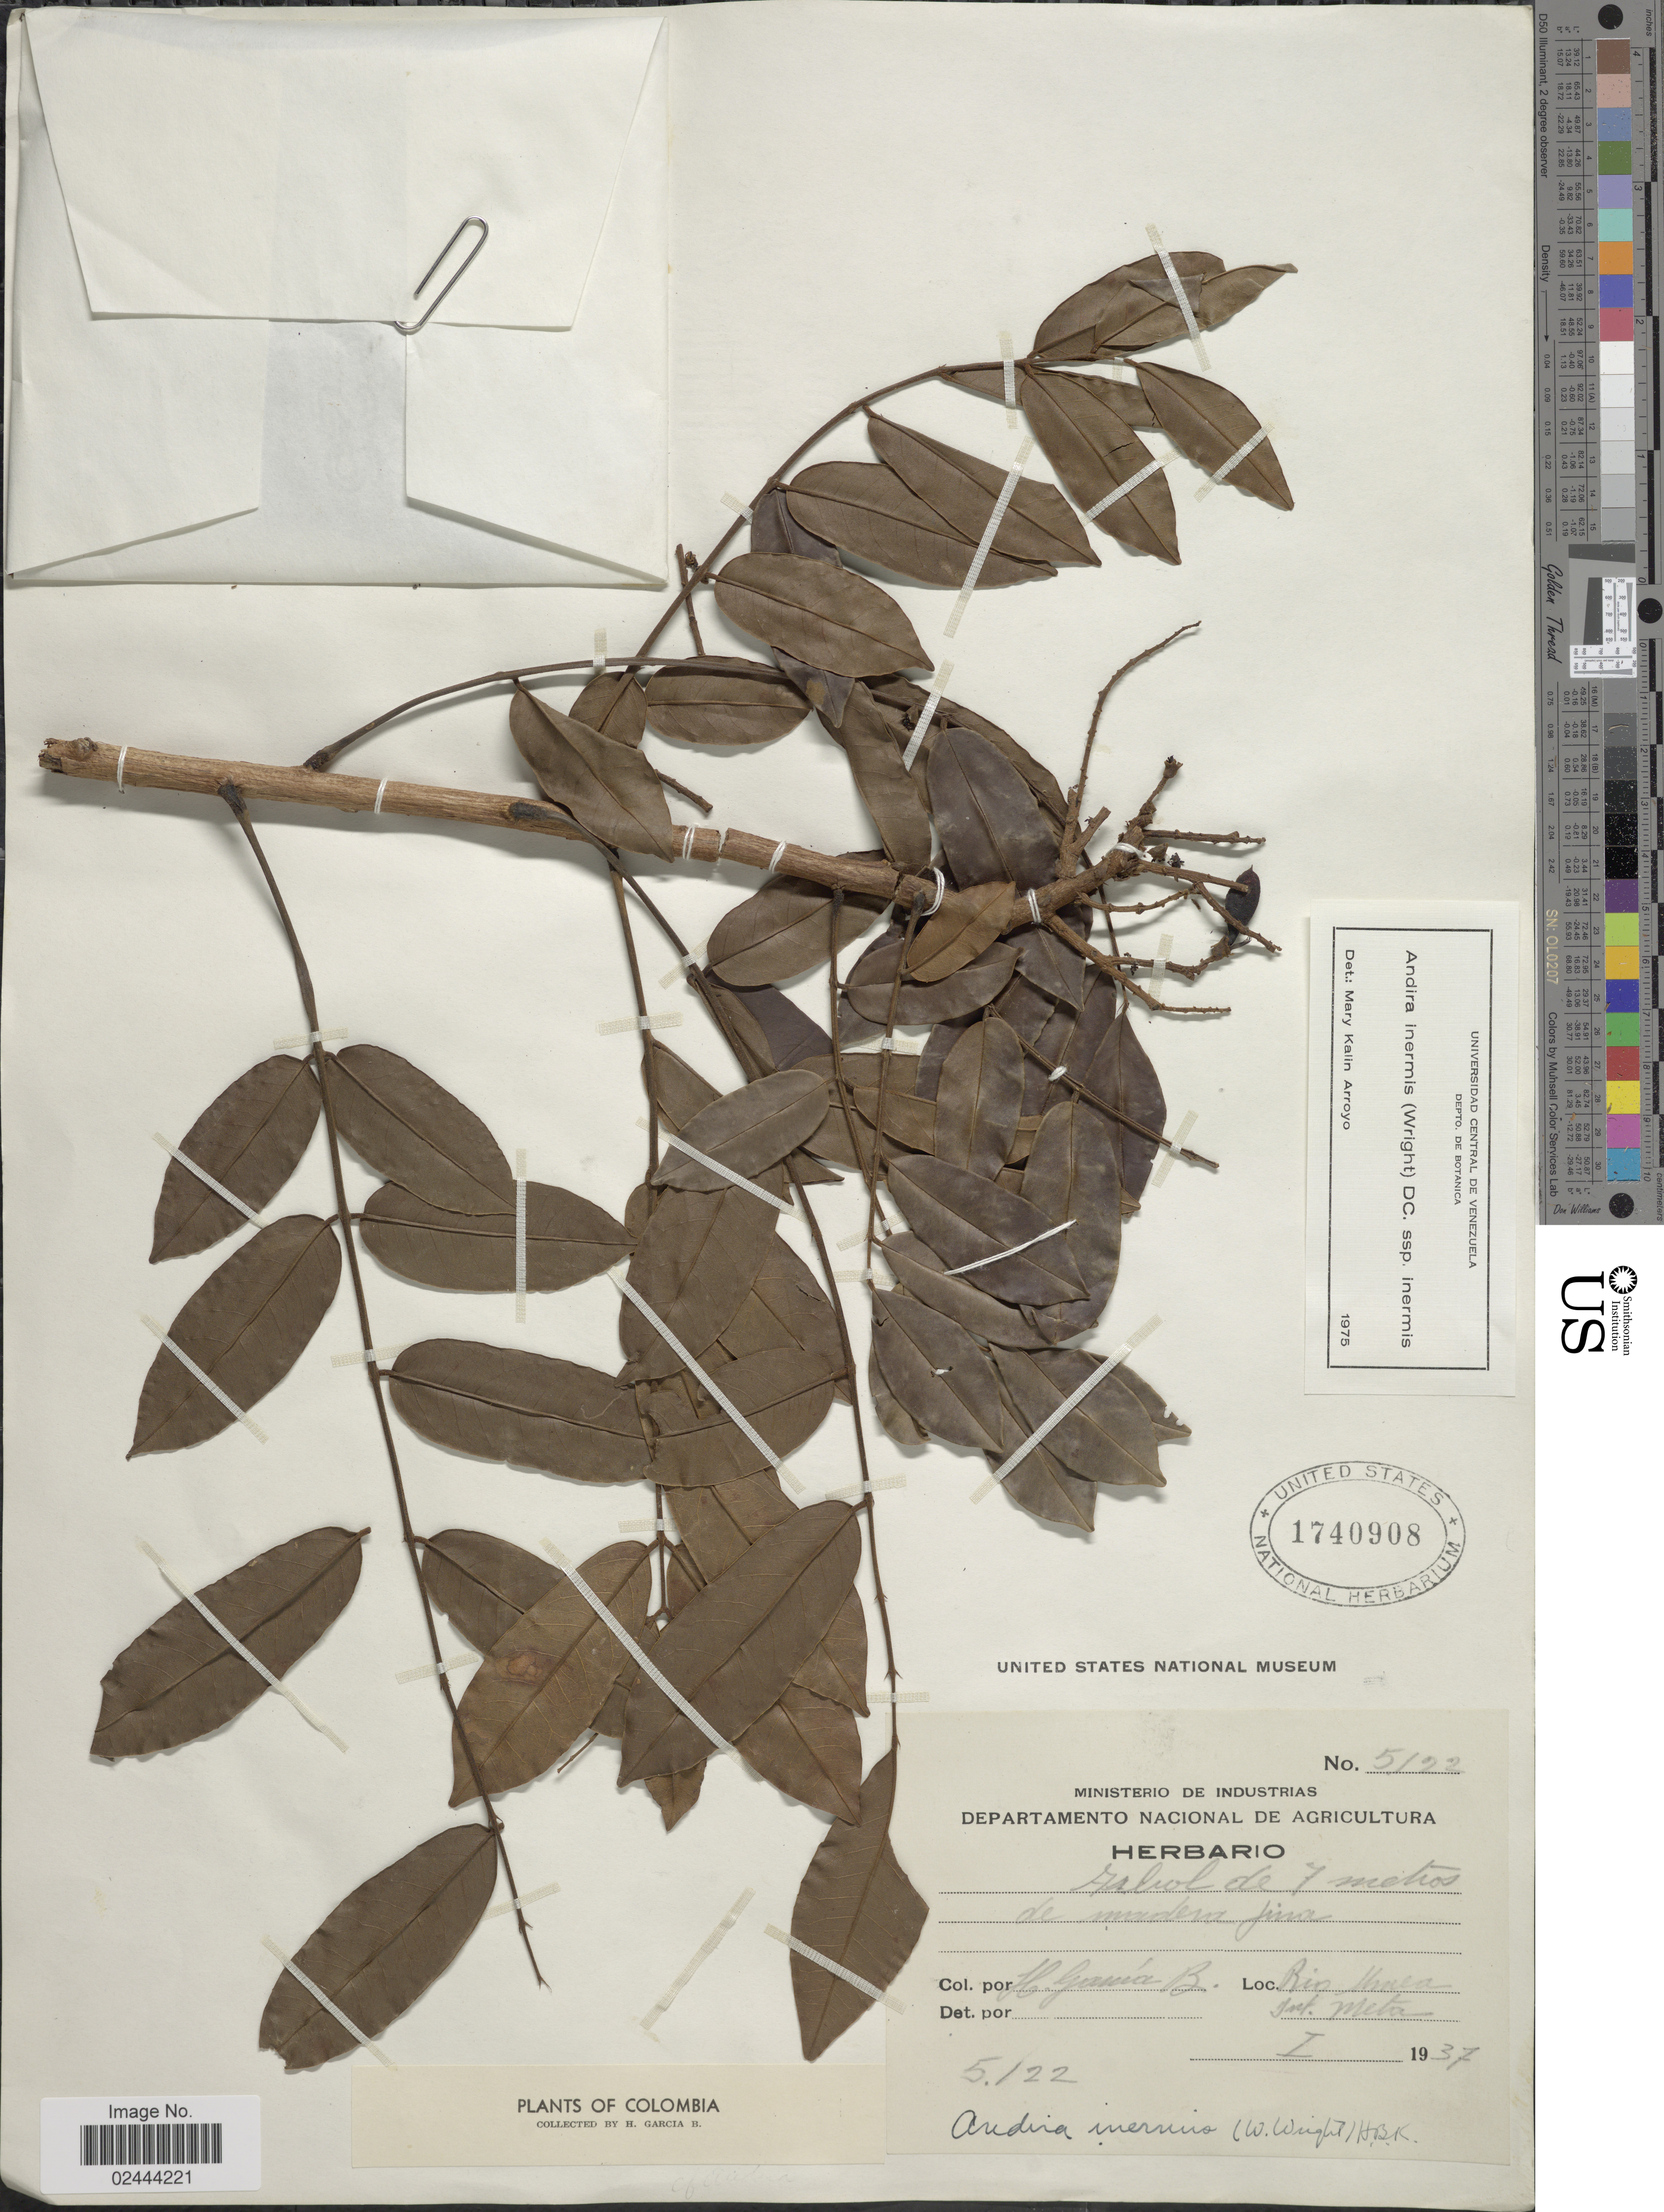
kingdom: Plantae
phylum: Tracheophyta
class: Magnoliopsida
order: Fabales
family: Fabaceae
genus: Andira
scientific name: Andira inermis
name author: (W. Wright) Kunth ex DC.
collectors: H. García Barriga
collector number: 5122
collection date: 1937-01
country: Colombia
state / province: Meta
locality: Rio Umea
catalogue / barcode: US 1740908